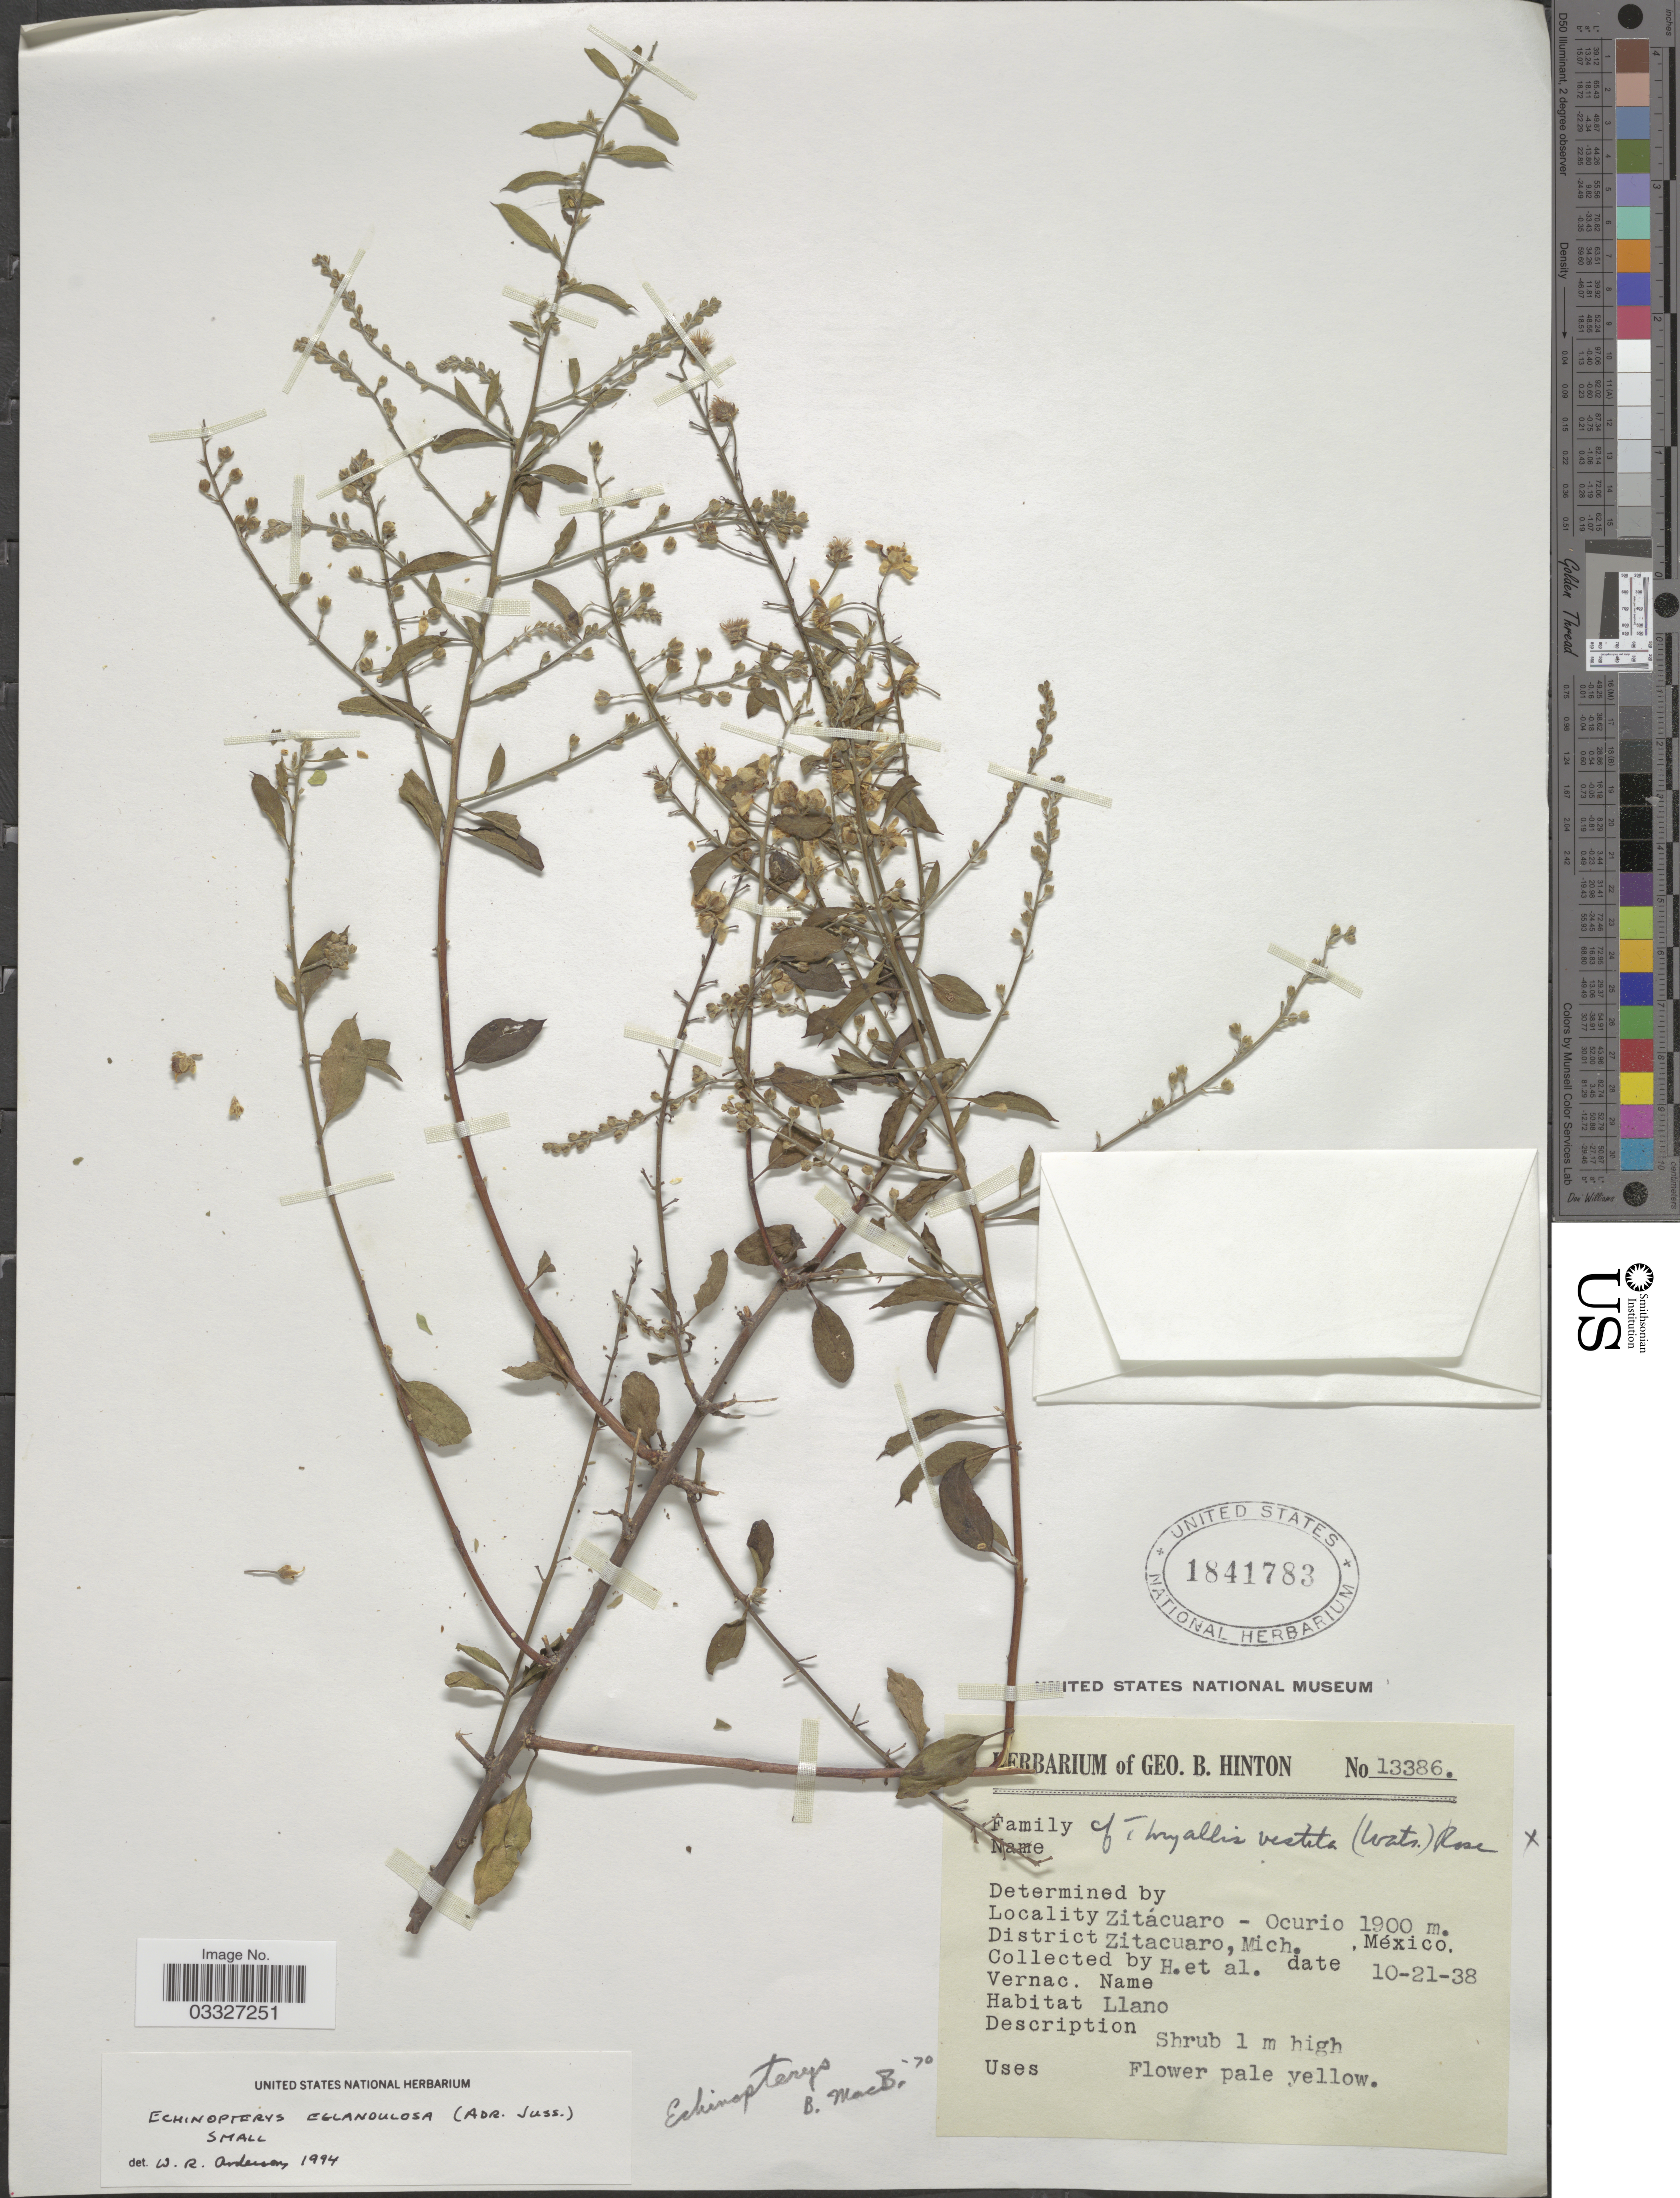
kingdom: Plantae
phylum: Tracheophyta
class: Magnoliopsida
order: Malpighiales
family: Malpighiaceae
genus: Echinopterys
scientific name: Echinopterys eglandulosa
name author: (A. Juss.) Small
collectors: G. B. Hinton & et al.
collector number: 13386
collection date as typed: Transcribed d/m/y: 21/10/38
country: Mexico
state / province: Michoacán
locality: Zitácuaro - Ocurio. District Zitácuaro.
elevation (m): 1900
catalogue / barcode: US 1841783